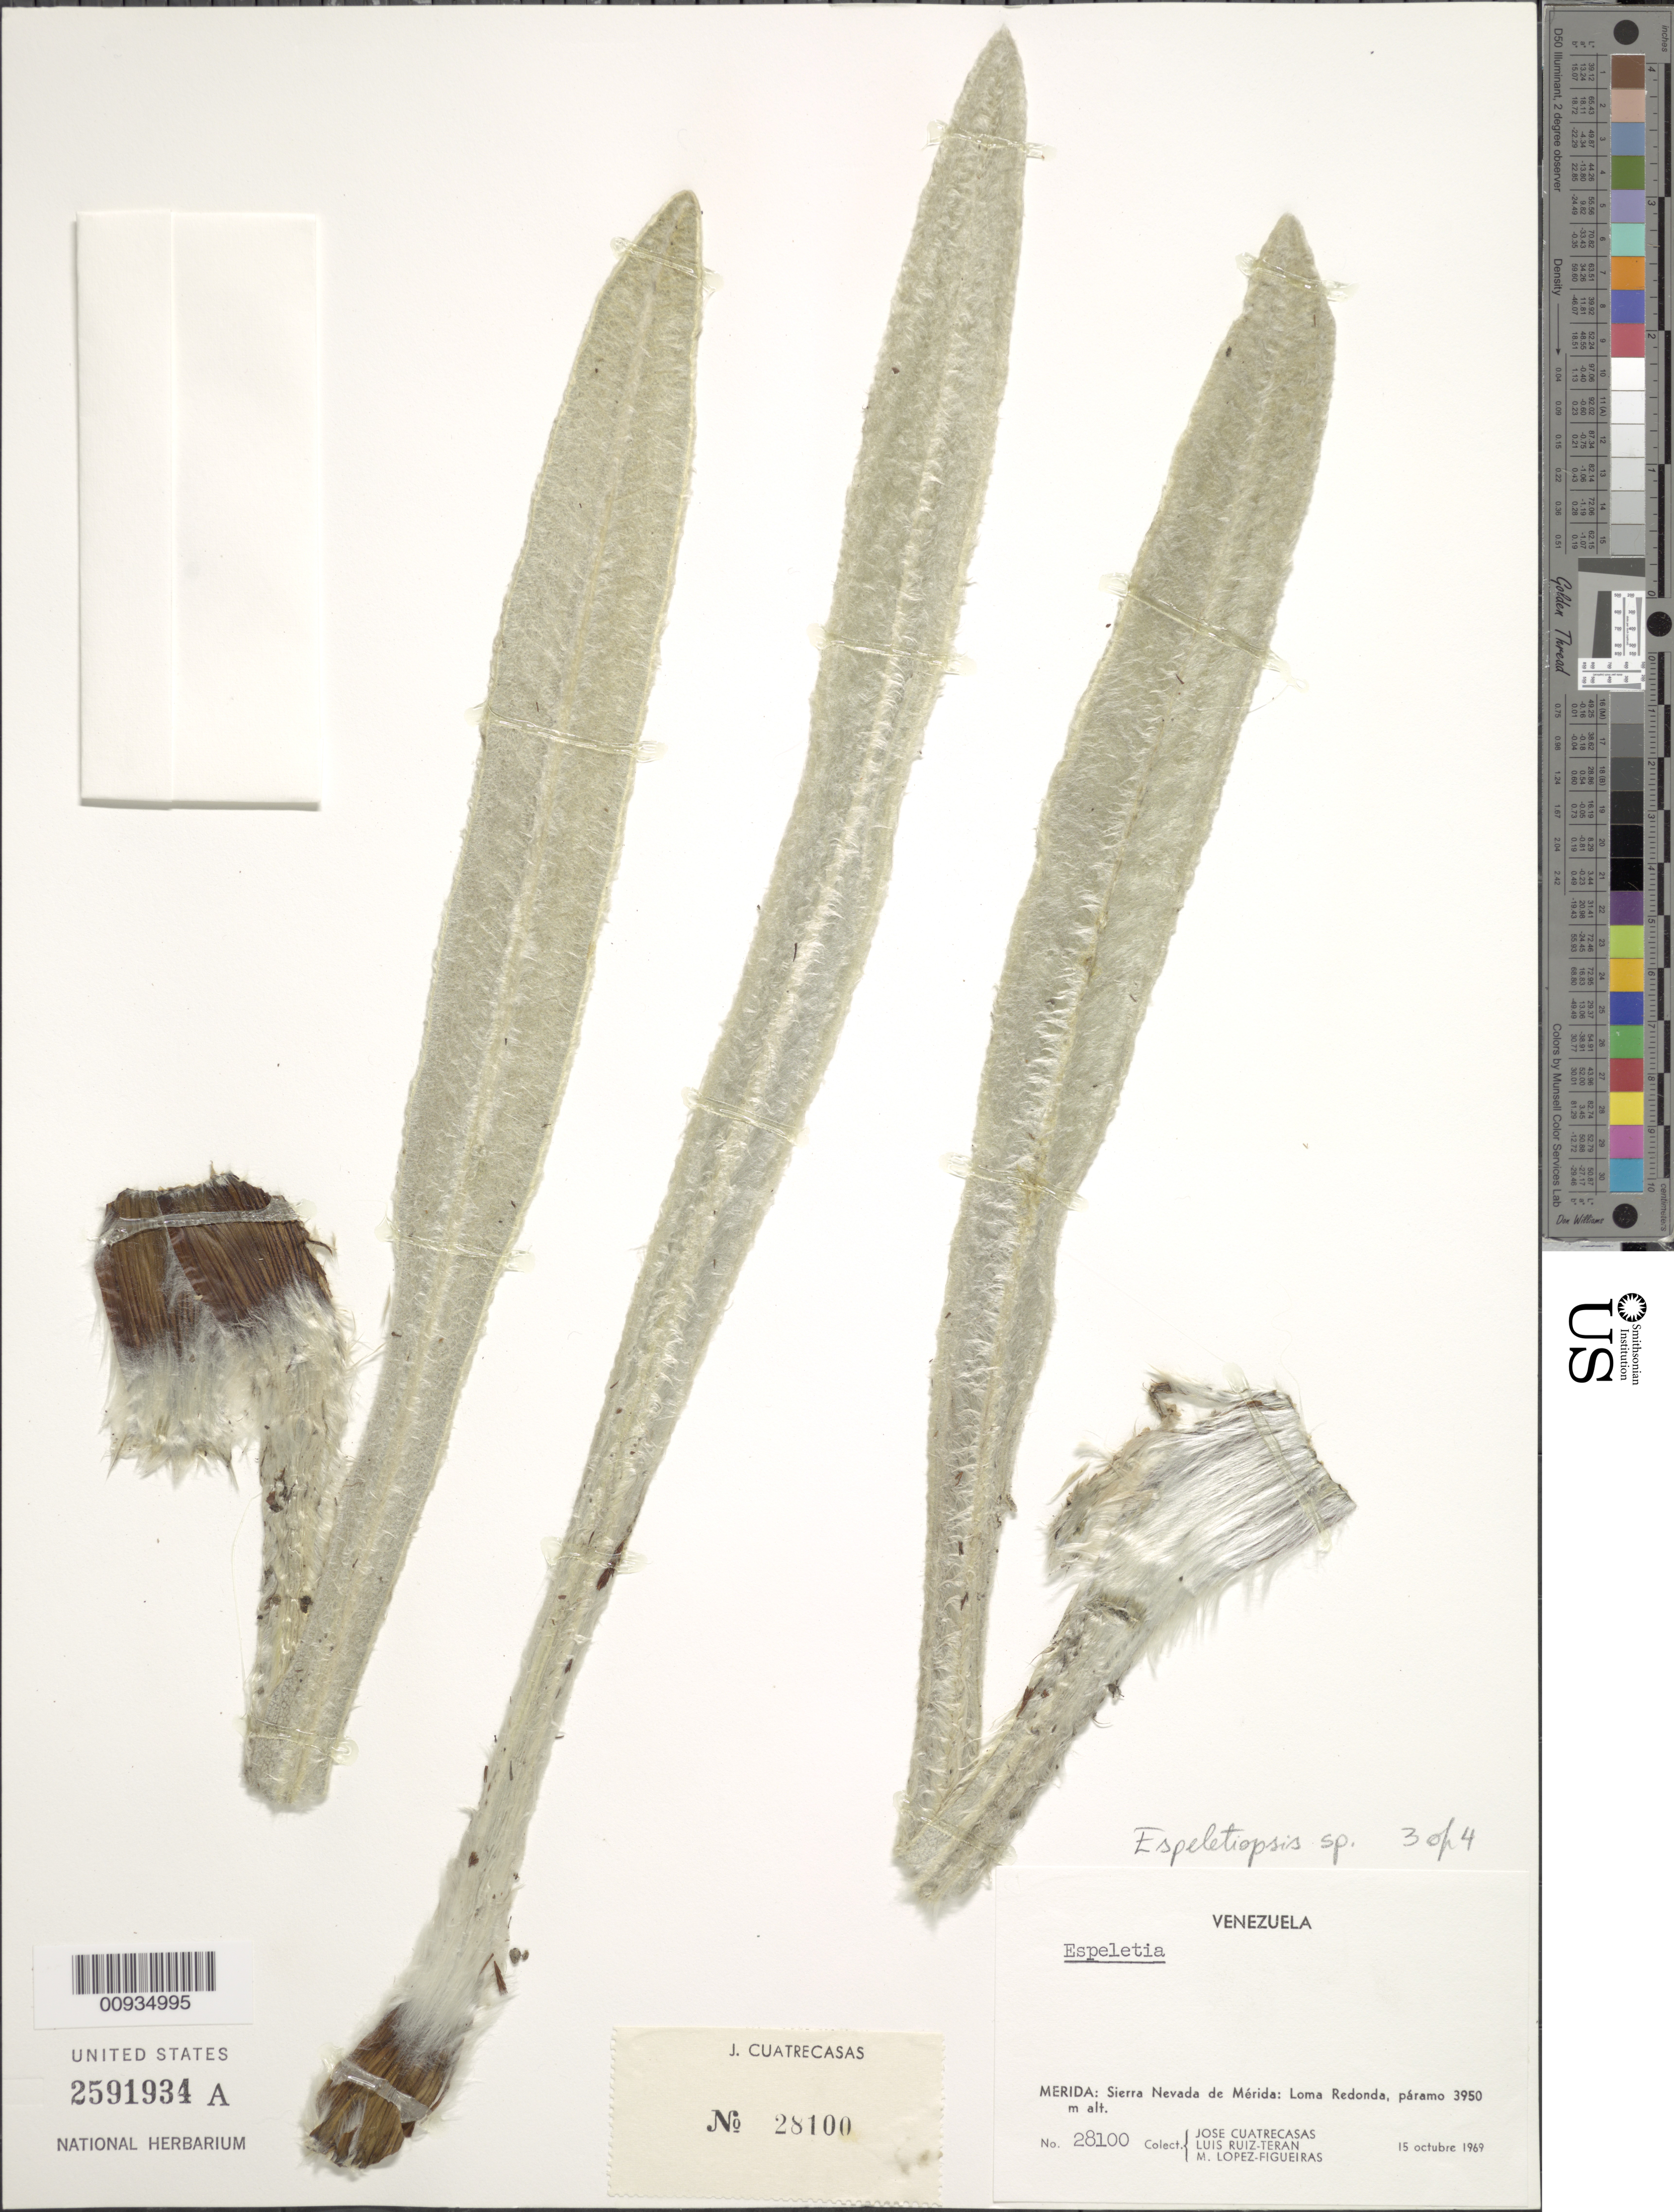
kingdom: Plantae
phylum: Tracheophyta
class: Magnoliopsida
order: Asterales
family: Asteraceae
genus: Espeletiopsis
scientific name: Espeletiopsis sp.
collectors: J. Cuatrecasas, L. Teran & M. López Figueiras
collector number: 28100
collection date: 1969-10-15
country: Venezuela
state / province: Mérida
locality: Sierra Nevada de Merida, Loma Redonda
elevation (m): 3950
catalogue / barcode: US 2591934A